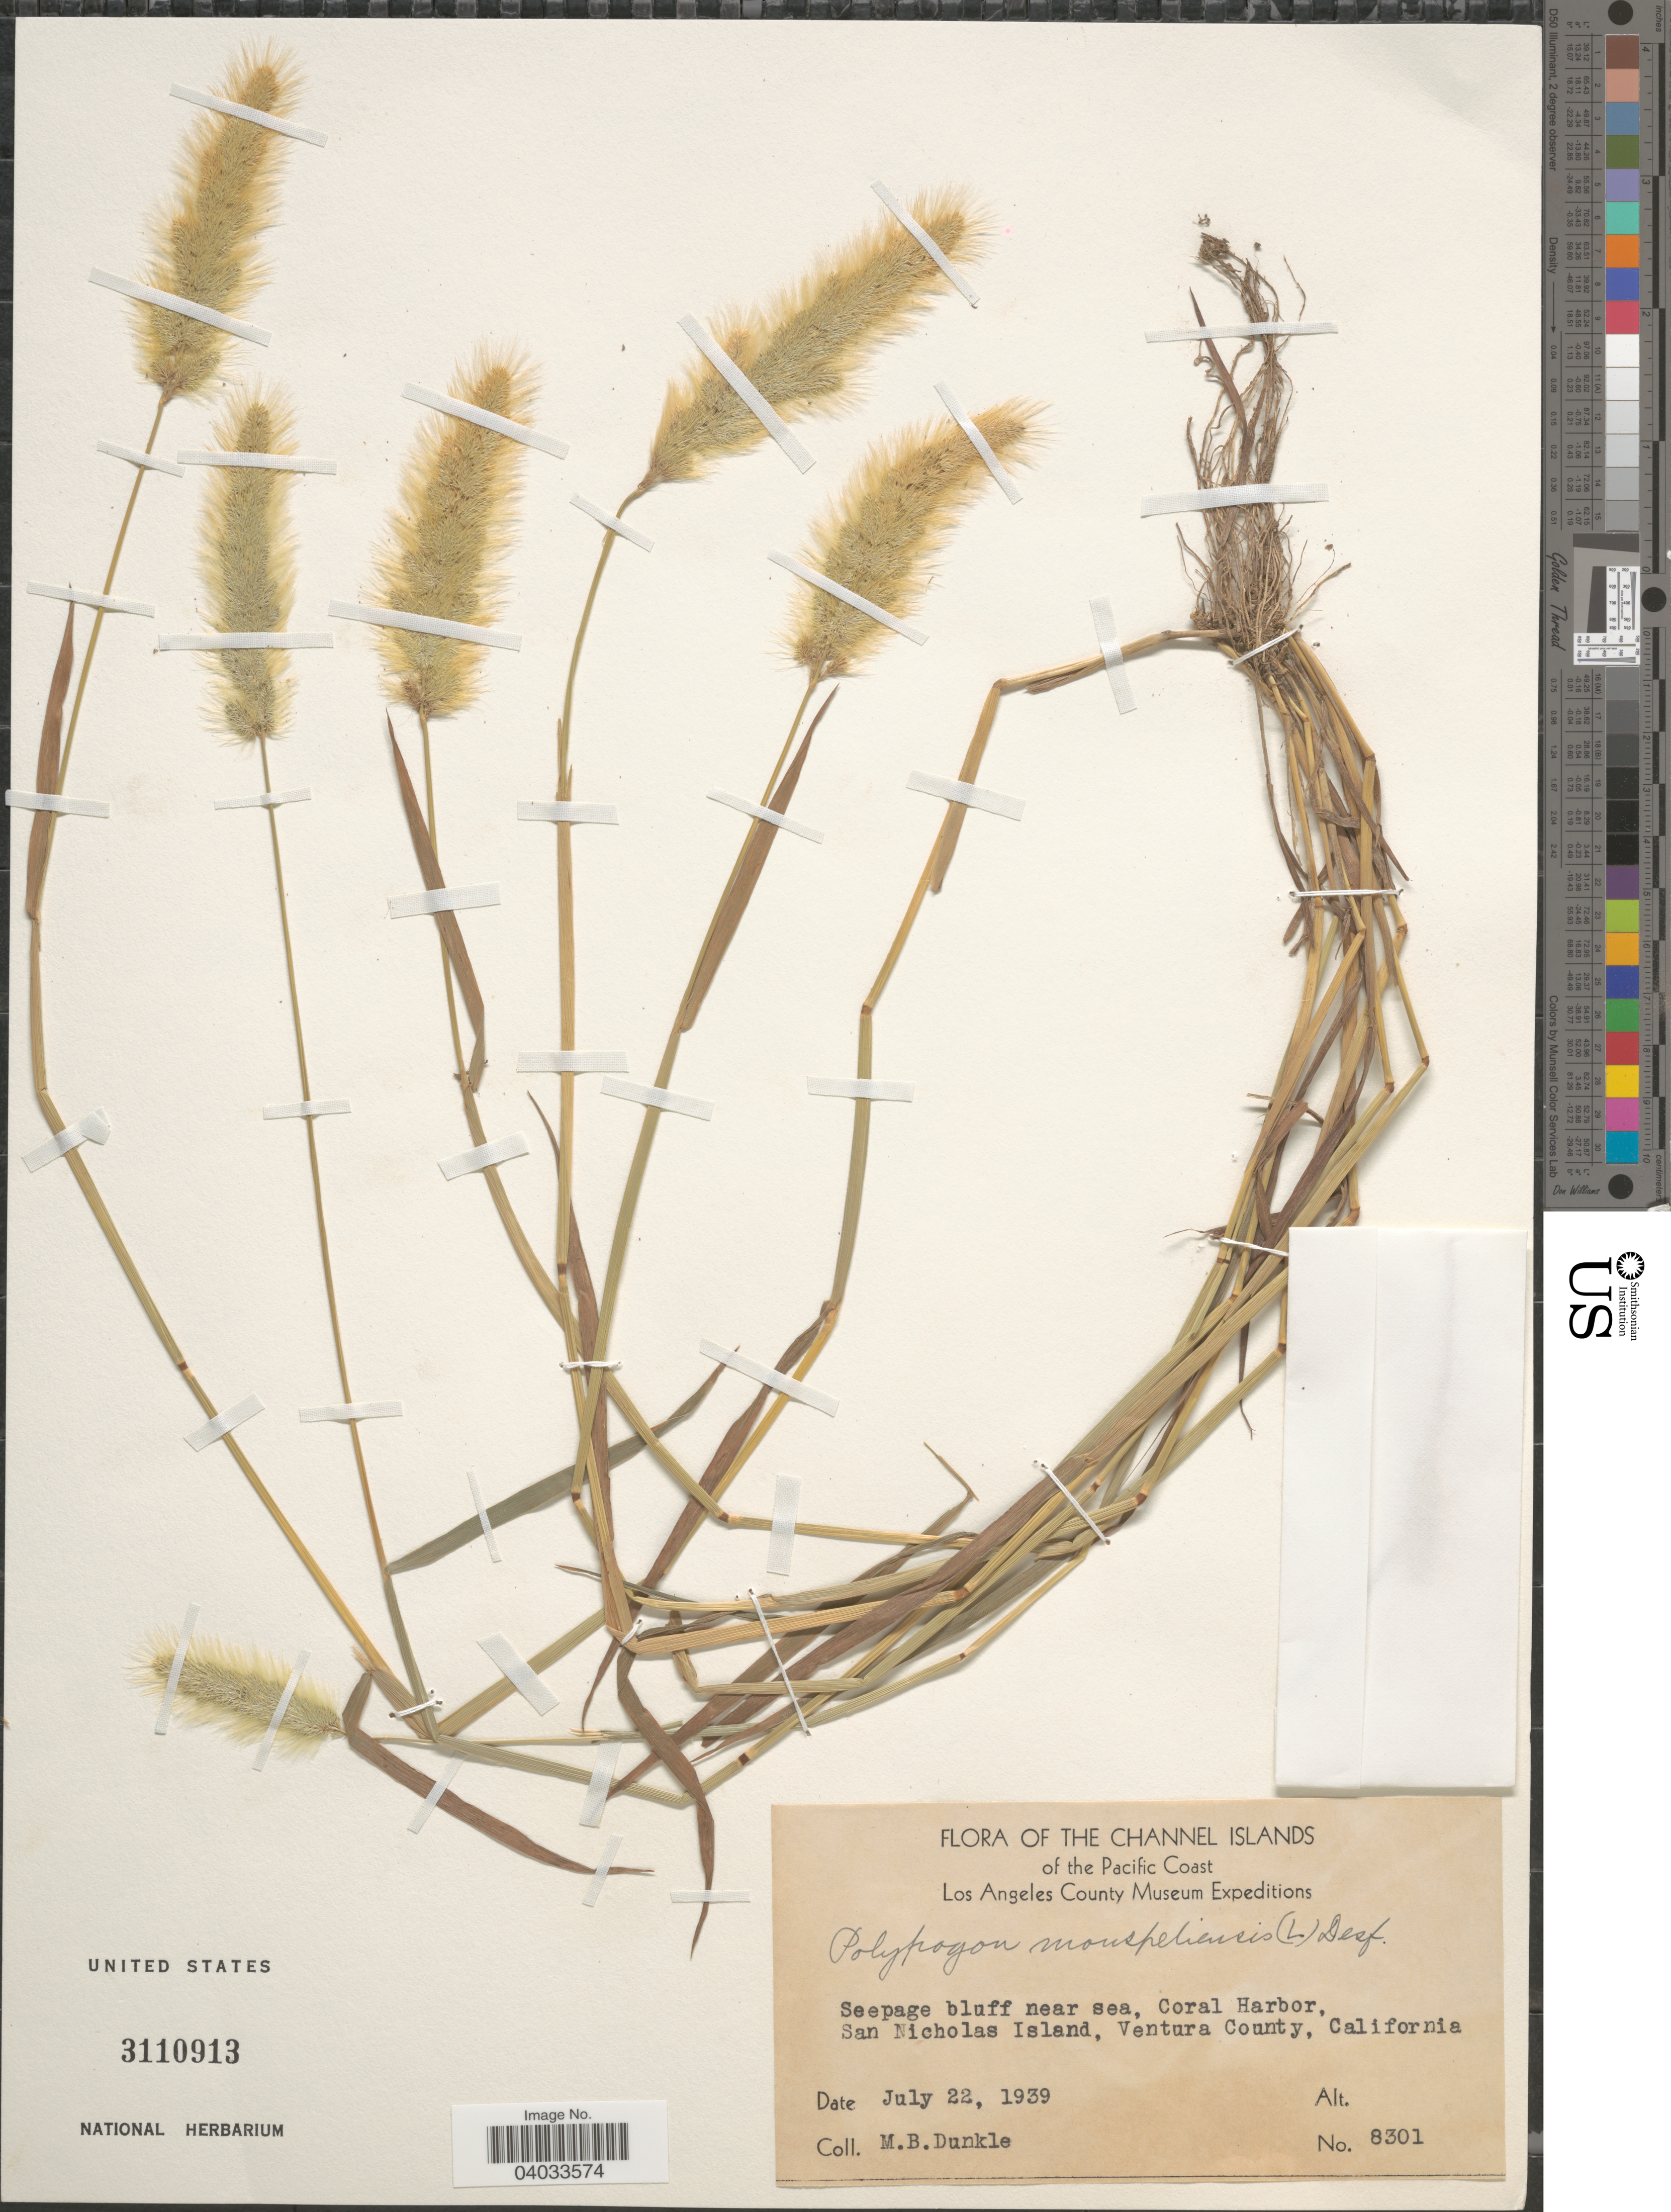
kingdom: Plantae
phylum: Tracheophyta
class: Liliopsida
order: Poales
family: Poaceae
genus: Polypogon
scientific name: Polypogon monspeliensis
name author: (L.) Desf.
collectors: M. Dunkle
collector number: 8301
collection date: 1939-07-22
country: United States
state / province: California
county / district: Ventura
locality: The Channel Islands of the Pacific Coast. Seepage bluff near sea, Coral Harbor, San Nicholas Island, Ventura County.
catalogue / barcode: US 3110913